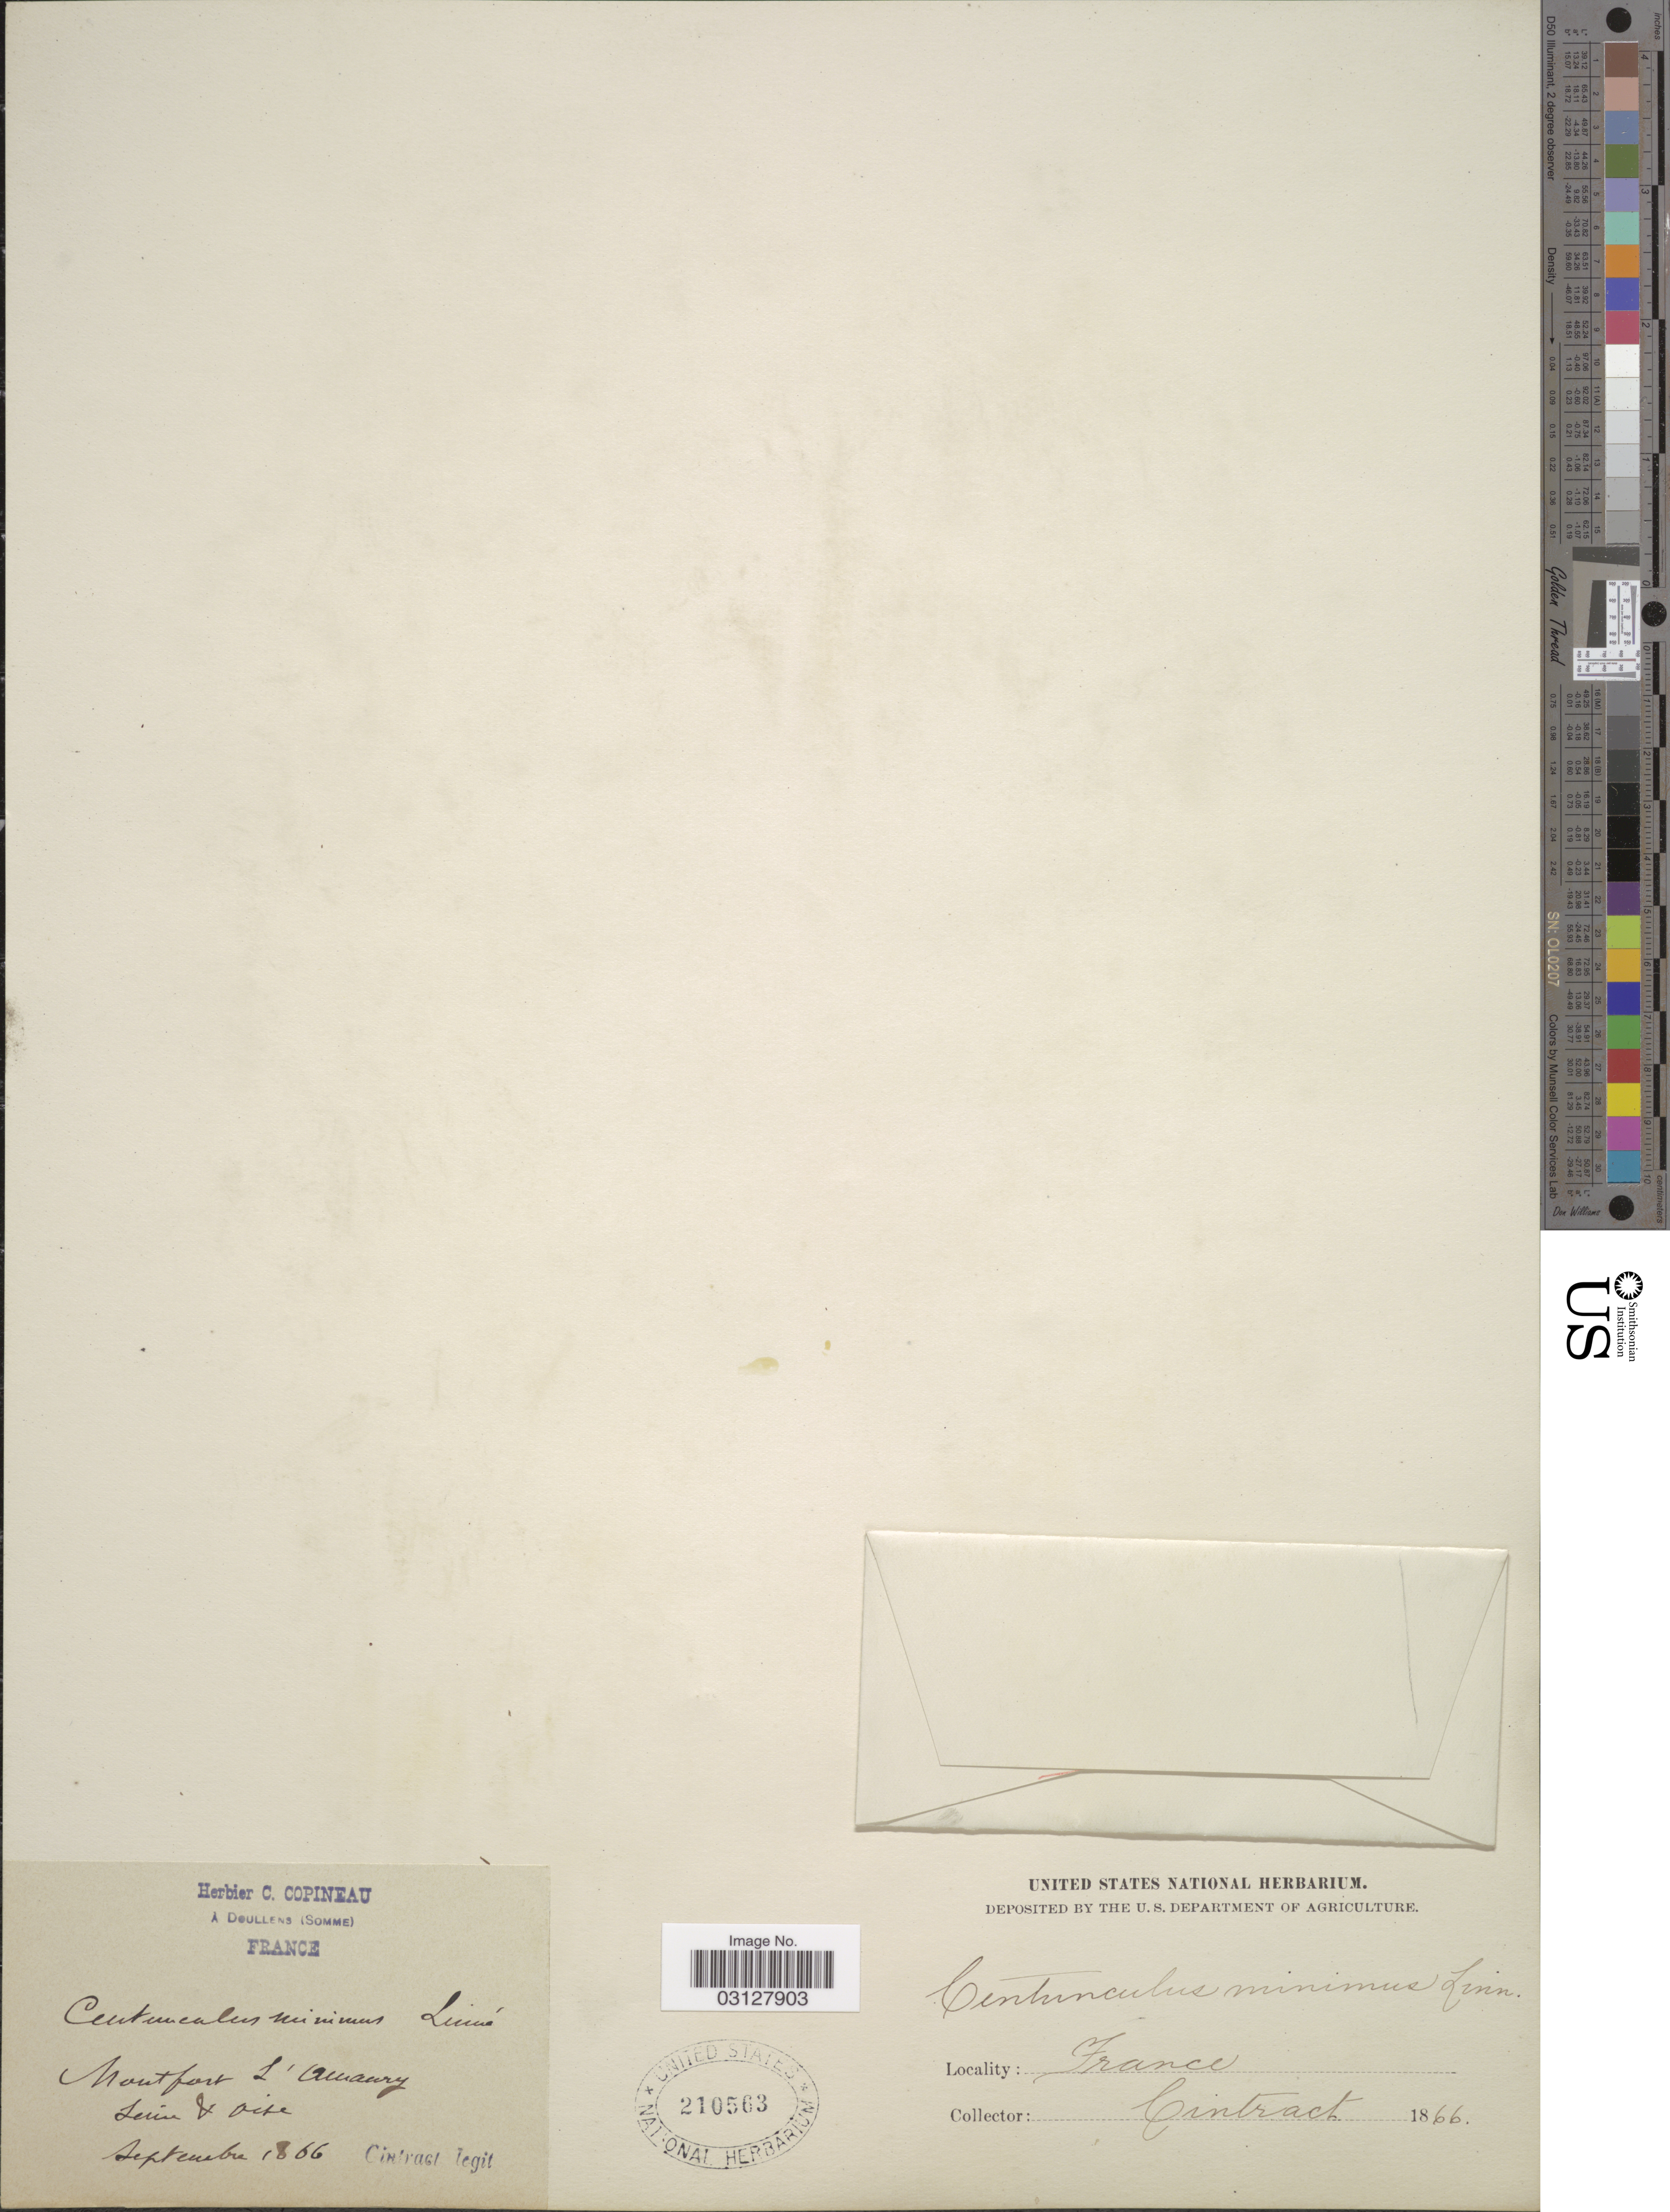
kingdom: Plantae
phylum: Tracheophyta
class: Magnoliopsida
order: Ericales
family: Primulaceae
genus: Centunculus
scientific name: Centunculus minimus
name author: L.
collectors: Cintract, --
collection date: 1866-09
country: France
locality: Montfort L'Amaury Seine & Oise.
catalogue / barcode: US 210563